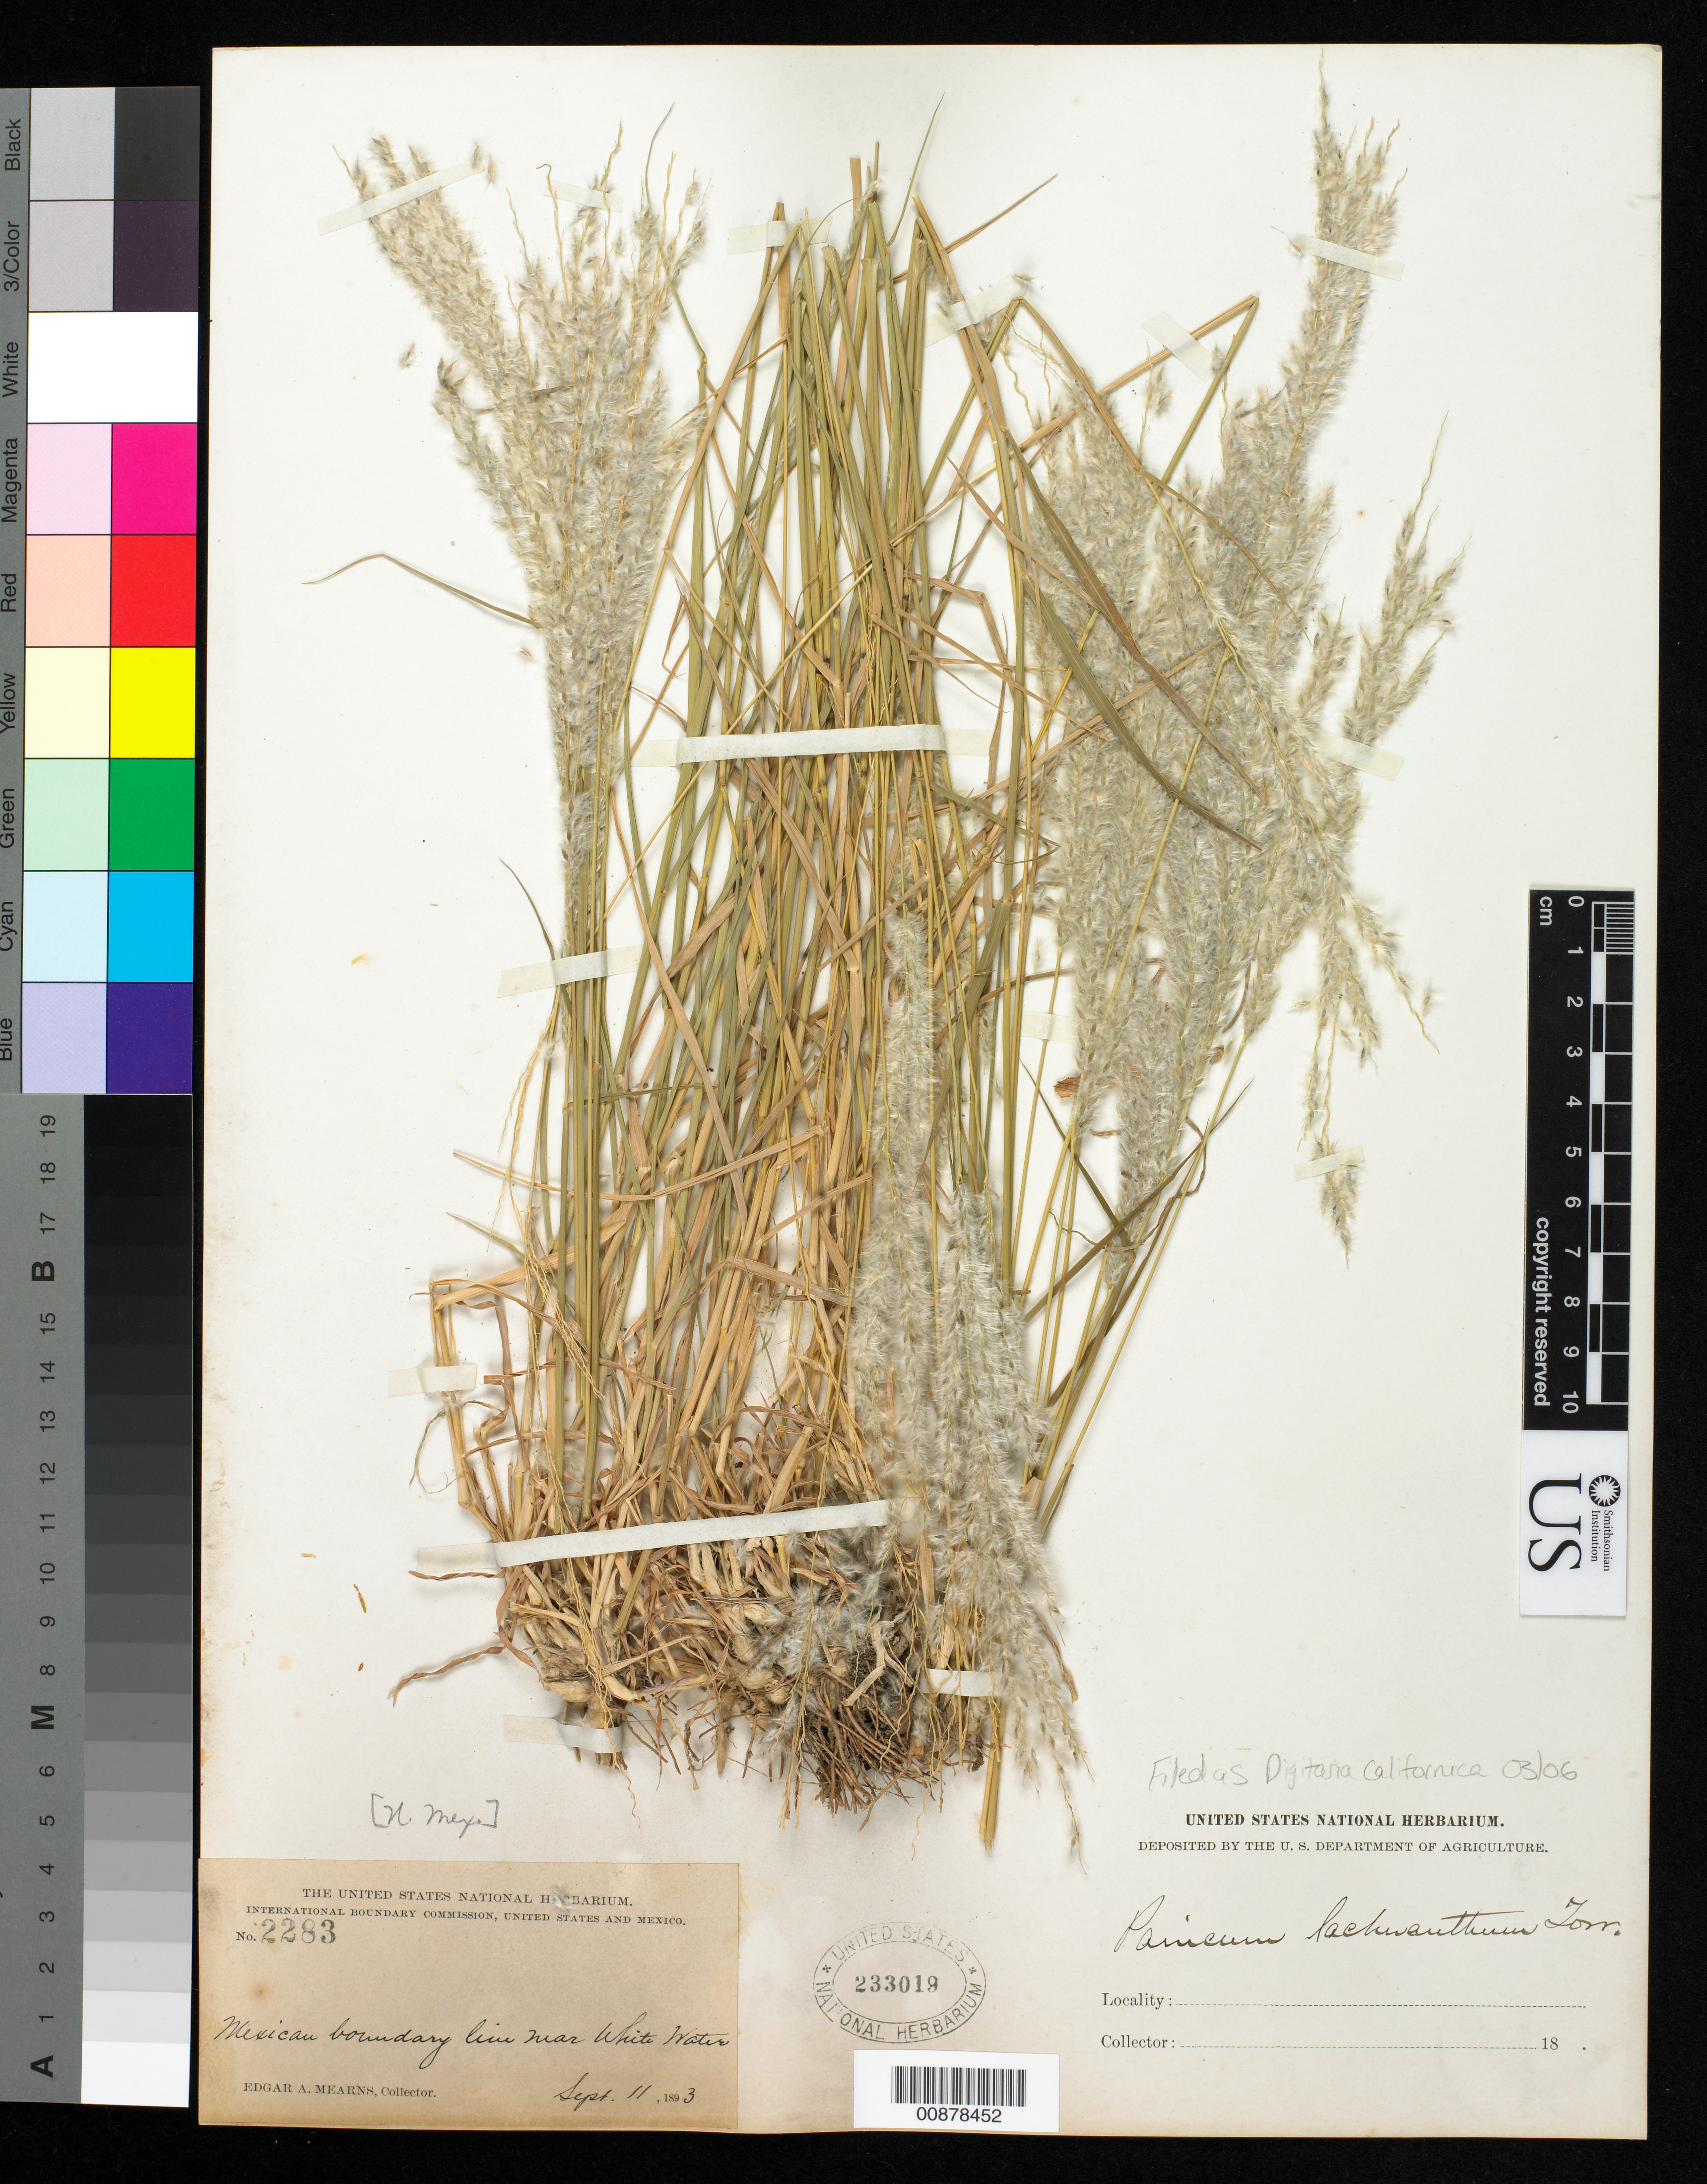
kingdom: Plantae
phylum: Tracheophyta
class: Liliopsida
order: Poales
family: Poaceae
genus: Digitaria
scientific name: Digitaria californica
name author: (Benth.) Henr.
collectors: E. A. Mearns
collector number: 2283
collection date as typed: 11 Sep 1893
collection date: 1893-09-11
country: United States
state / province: New Mexico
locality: Mexican Boundary Line near White Water.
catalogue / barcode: US 233019